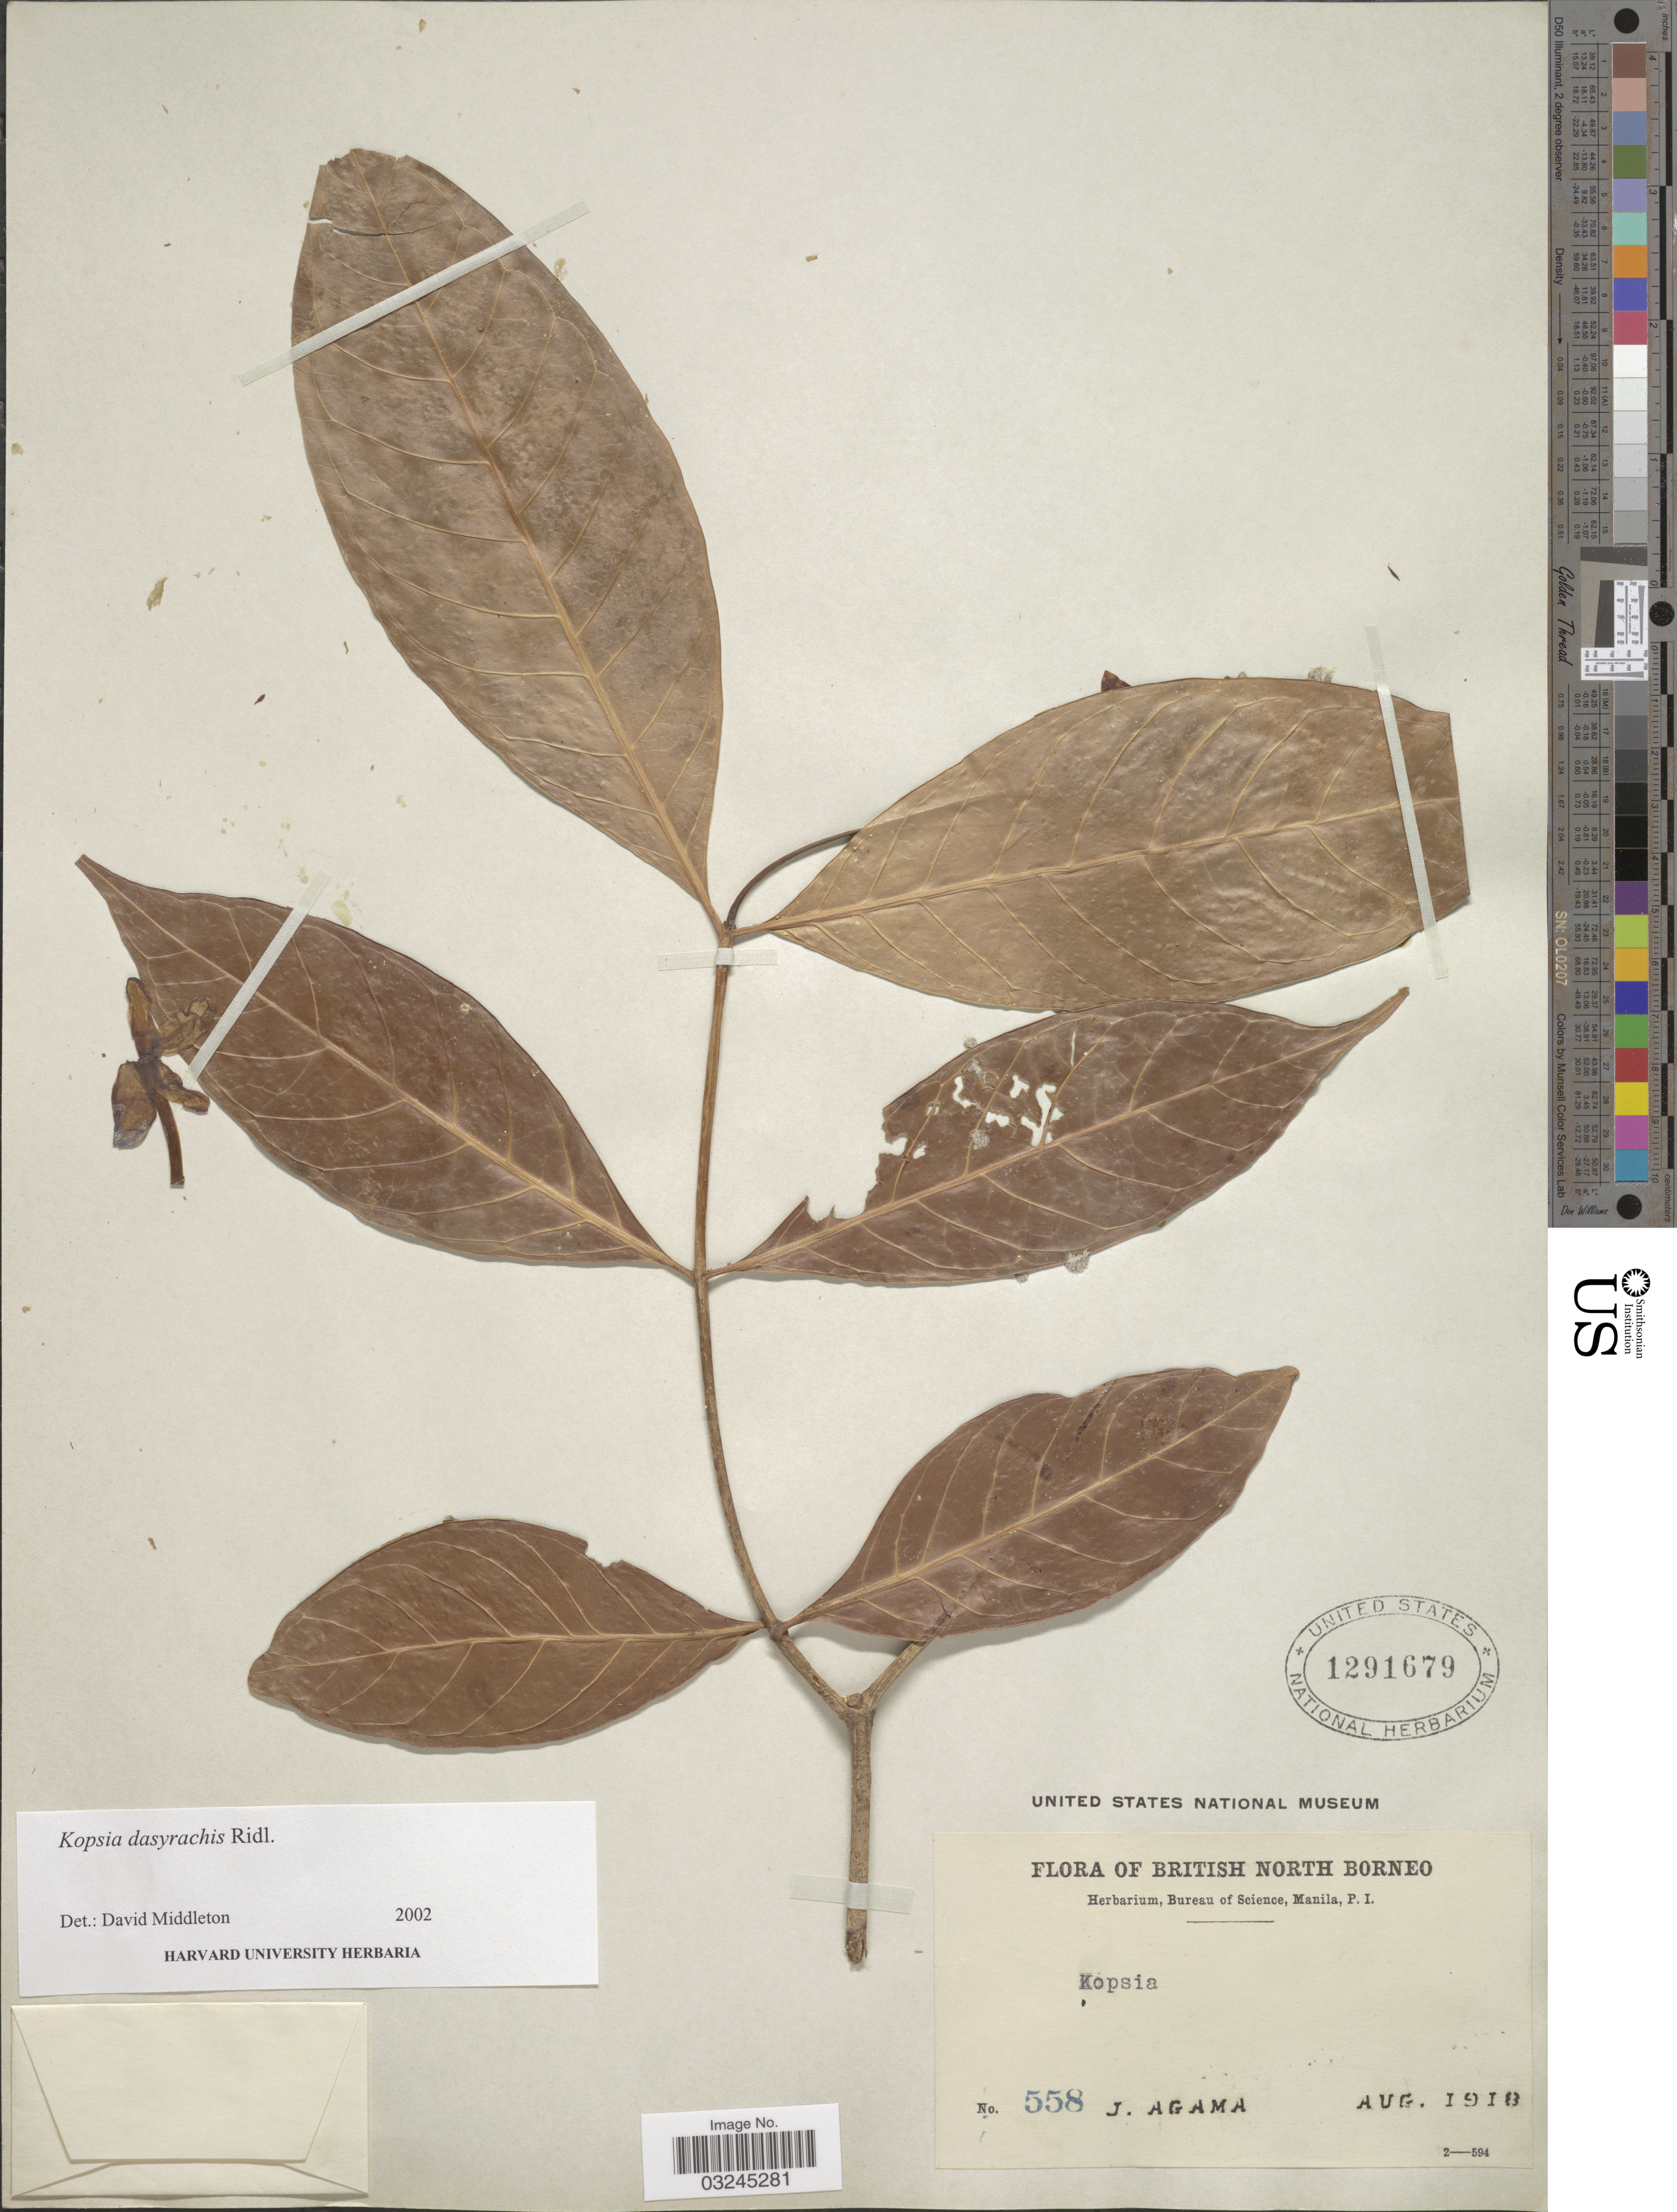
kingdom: Plantae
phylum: Tracheophyta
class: Magnoliopsida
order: Gentianales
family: Apocynaceae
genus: Kopsia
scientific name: Kopsia dasyrachis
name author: Ridl.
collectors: J. Agama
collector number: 558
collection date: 1918-08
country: Malaysia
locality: British North Borneo.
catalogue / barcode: US 1291679